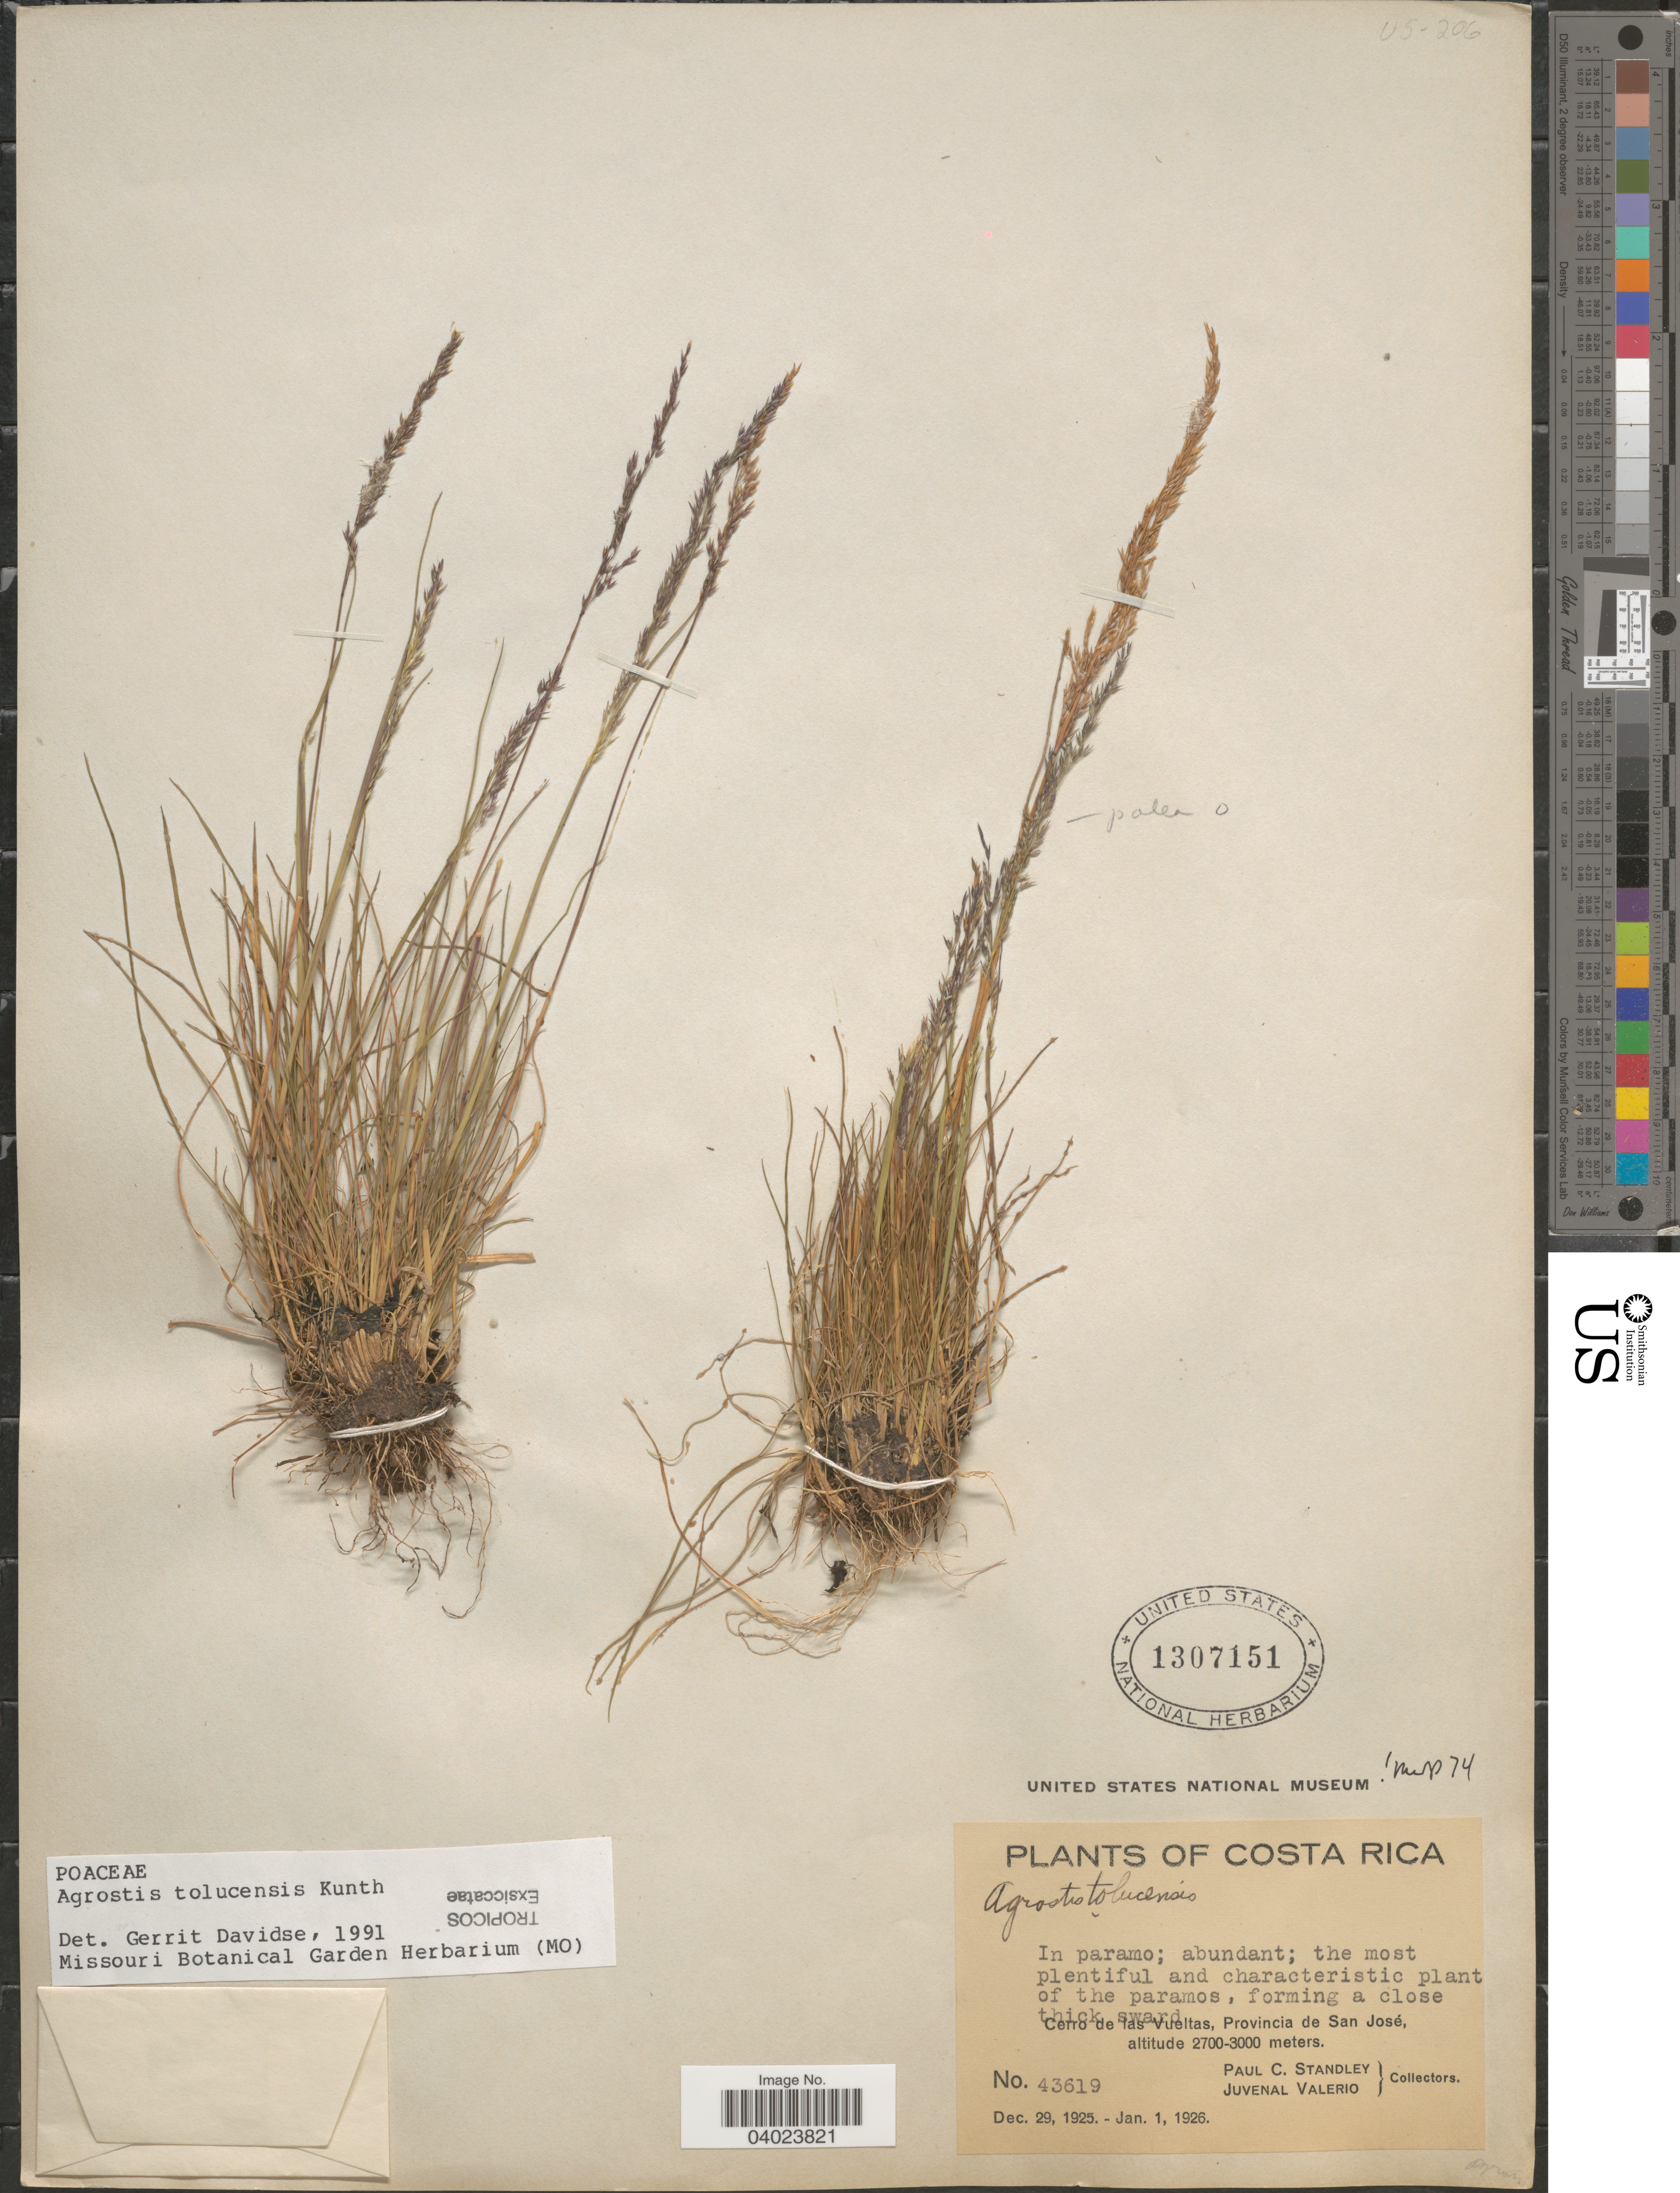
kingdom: Plantae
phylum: Tracheophyta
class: Liliopsida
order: Poales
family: Poaceae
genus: Agrostis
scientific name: Agrostis tolucensis Kunth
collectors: P. C. Standley & J. Valerio R.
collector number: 43619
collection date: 1925-12-29/1926-01-01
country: Costa Rica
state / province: San José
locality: Cerro de las Vueltas.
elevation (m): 2700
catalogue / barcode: US 1307151